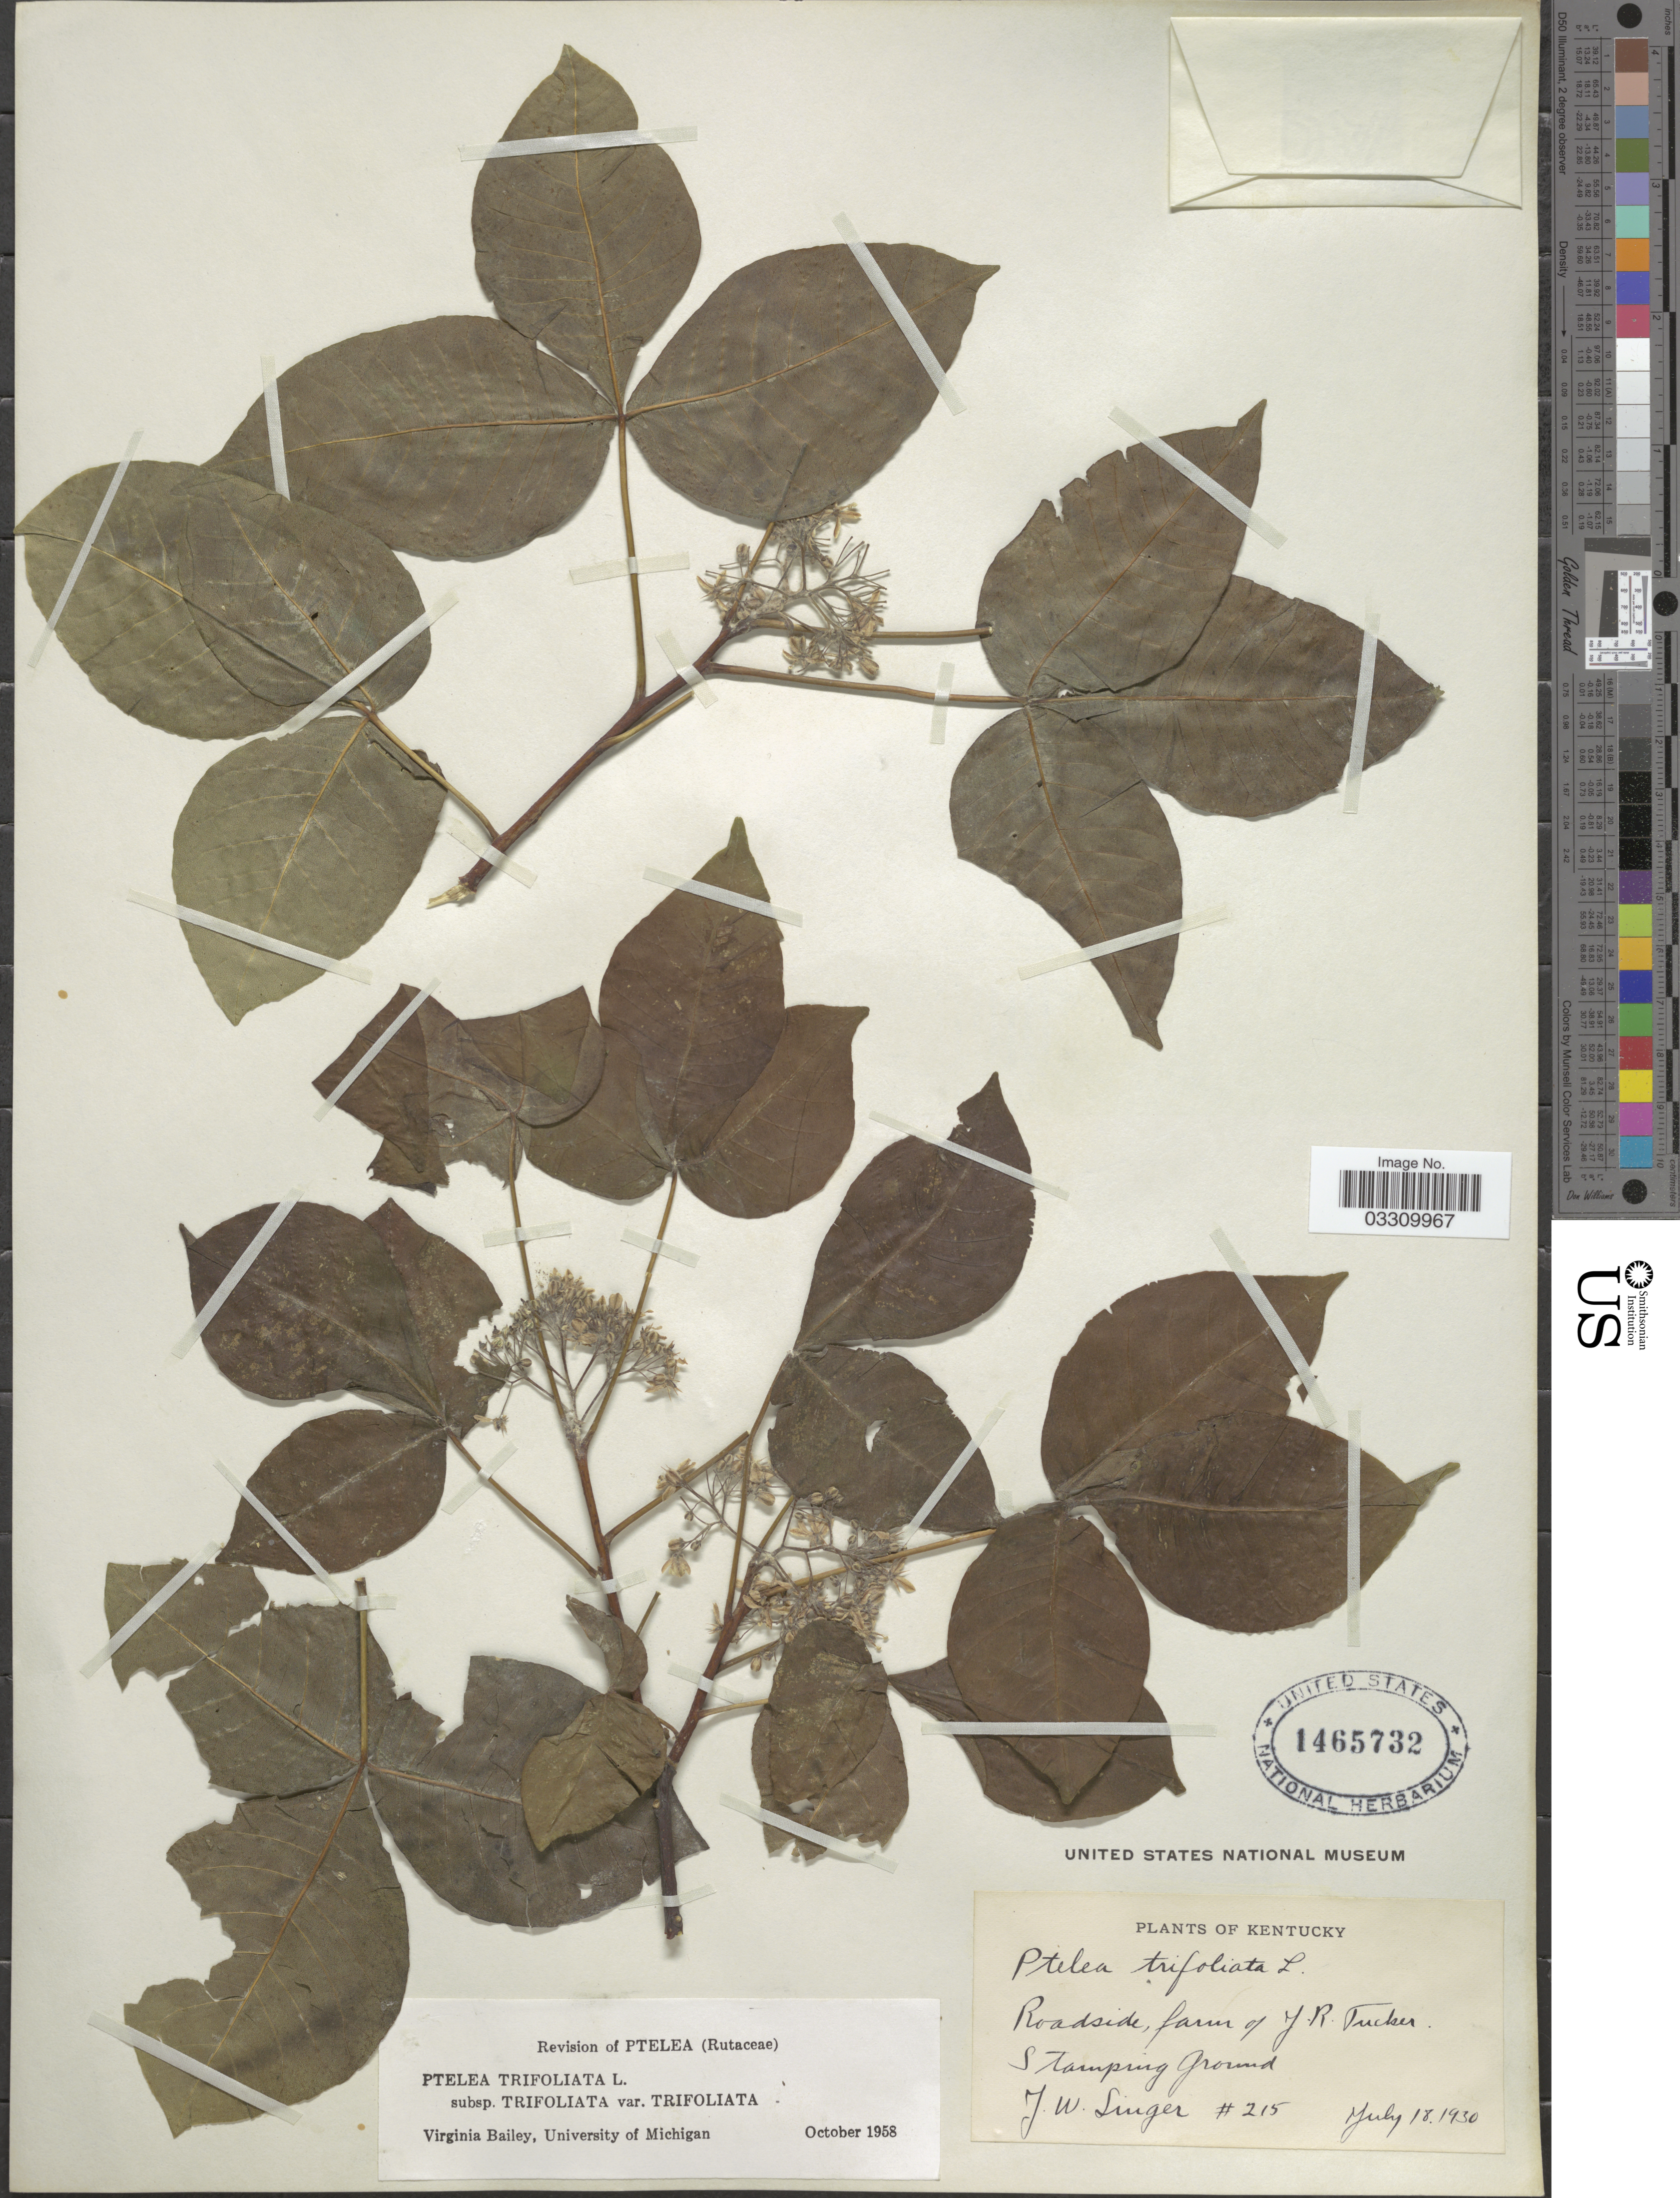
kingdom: Plantae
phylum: Tracheophyta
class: Magnoliopsida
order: Sapindales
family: Rutaceae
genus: Ptelea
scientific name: Ptelea trifoliata var. trifoliata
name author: L.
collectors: J. EW. Singer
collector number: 215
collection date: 1930-07-18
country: United States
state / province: Kentucky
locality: Farm of J. R. Tucker, Stamping Ground.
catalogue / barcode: US 1465732